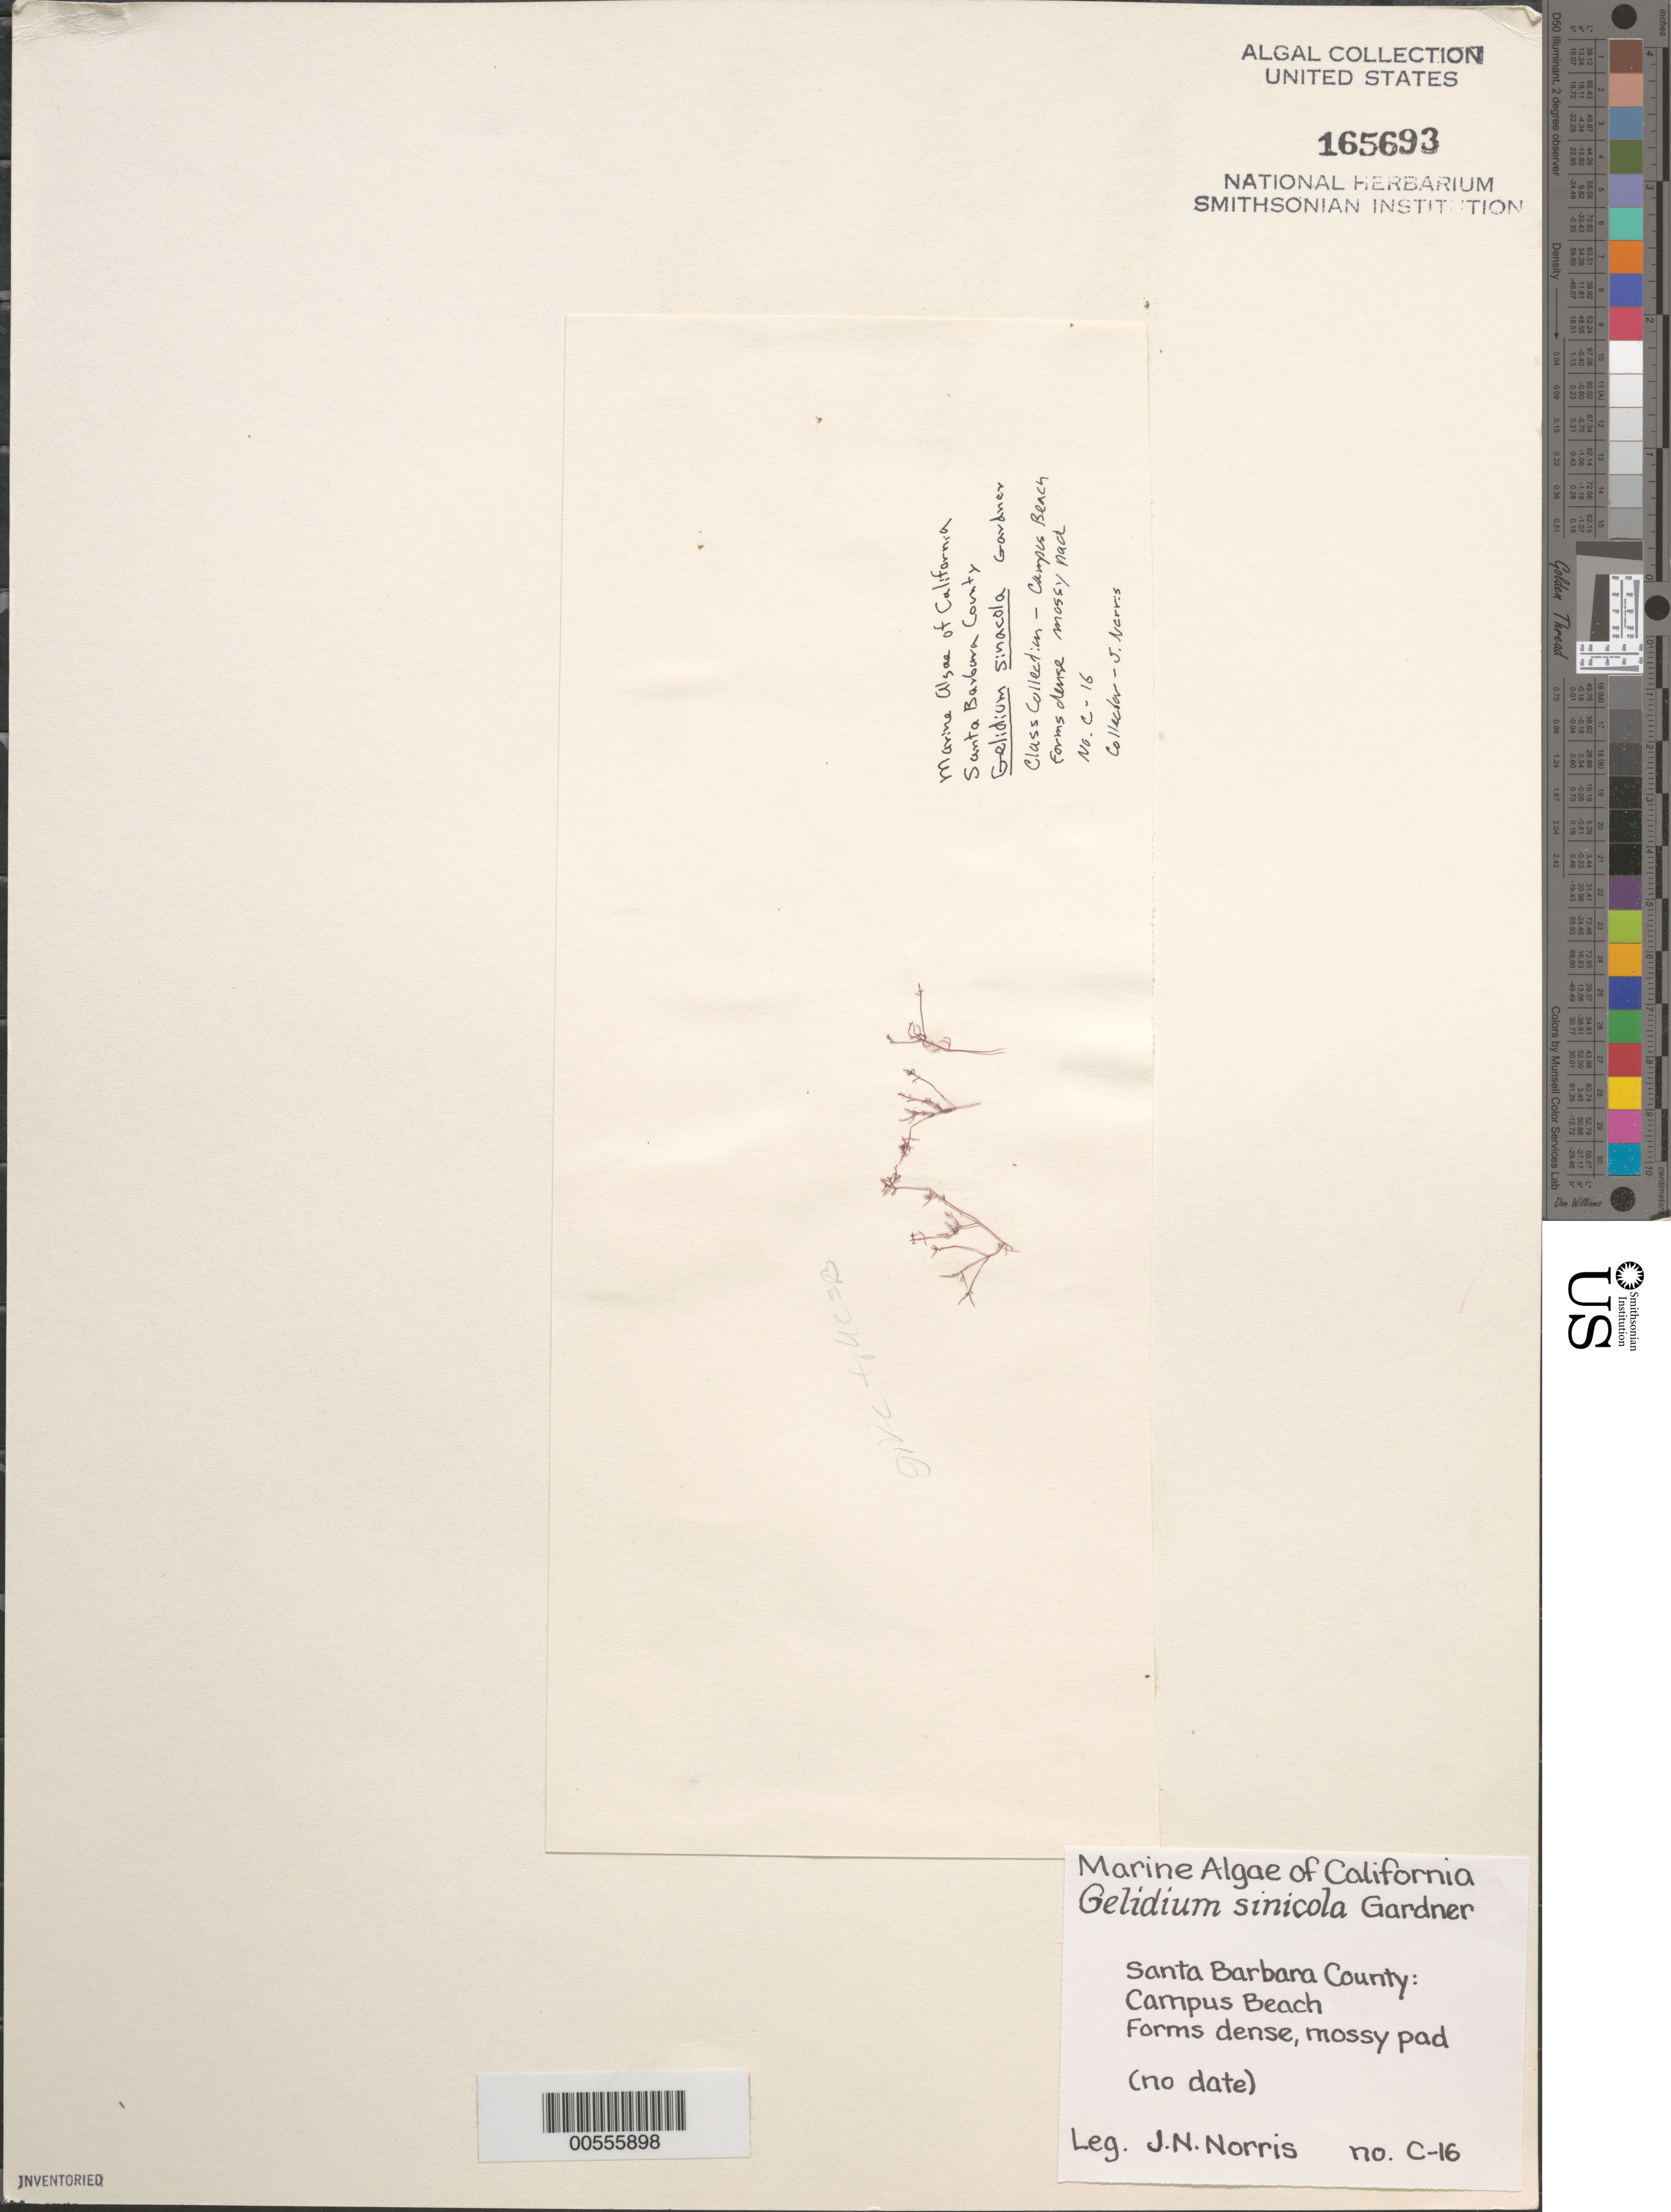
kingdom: Plantae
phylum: Rhodophyta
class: Florideophyceae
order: Gelidiales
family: Gelidiaceae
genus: Gelidium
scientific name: Gelidium sinicola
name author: N.L. Gardner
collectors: J. N. Norris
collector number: C-16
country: United States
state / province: California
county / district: Santa Barbara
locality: Campus Beach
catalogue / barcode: US 165693